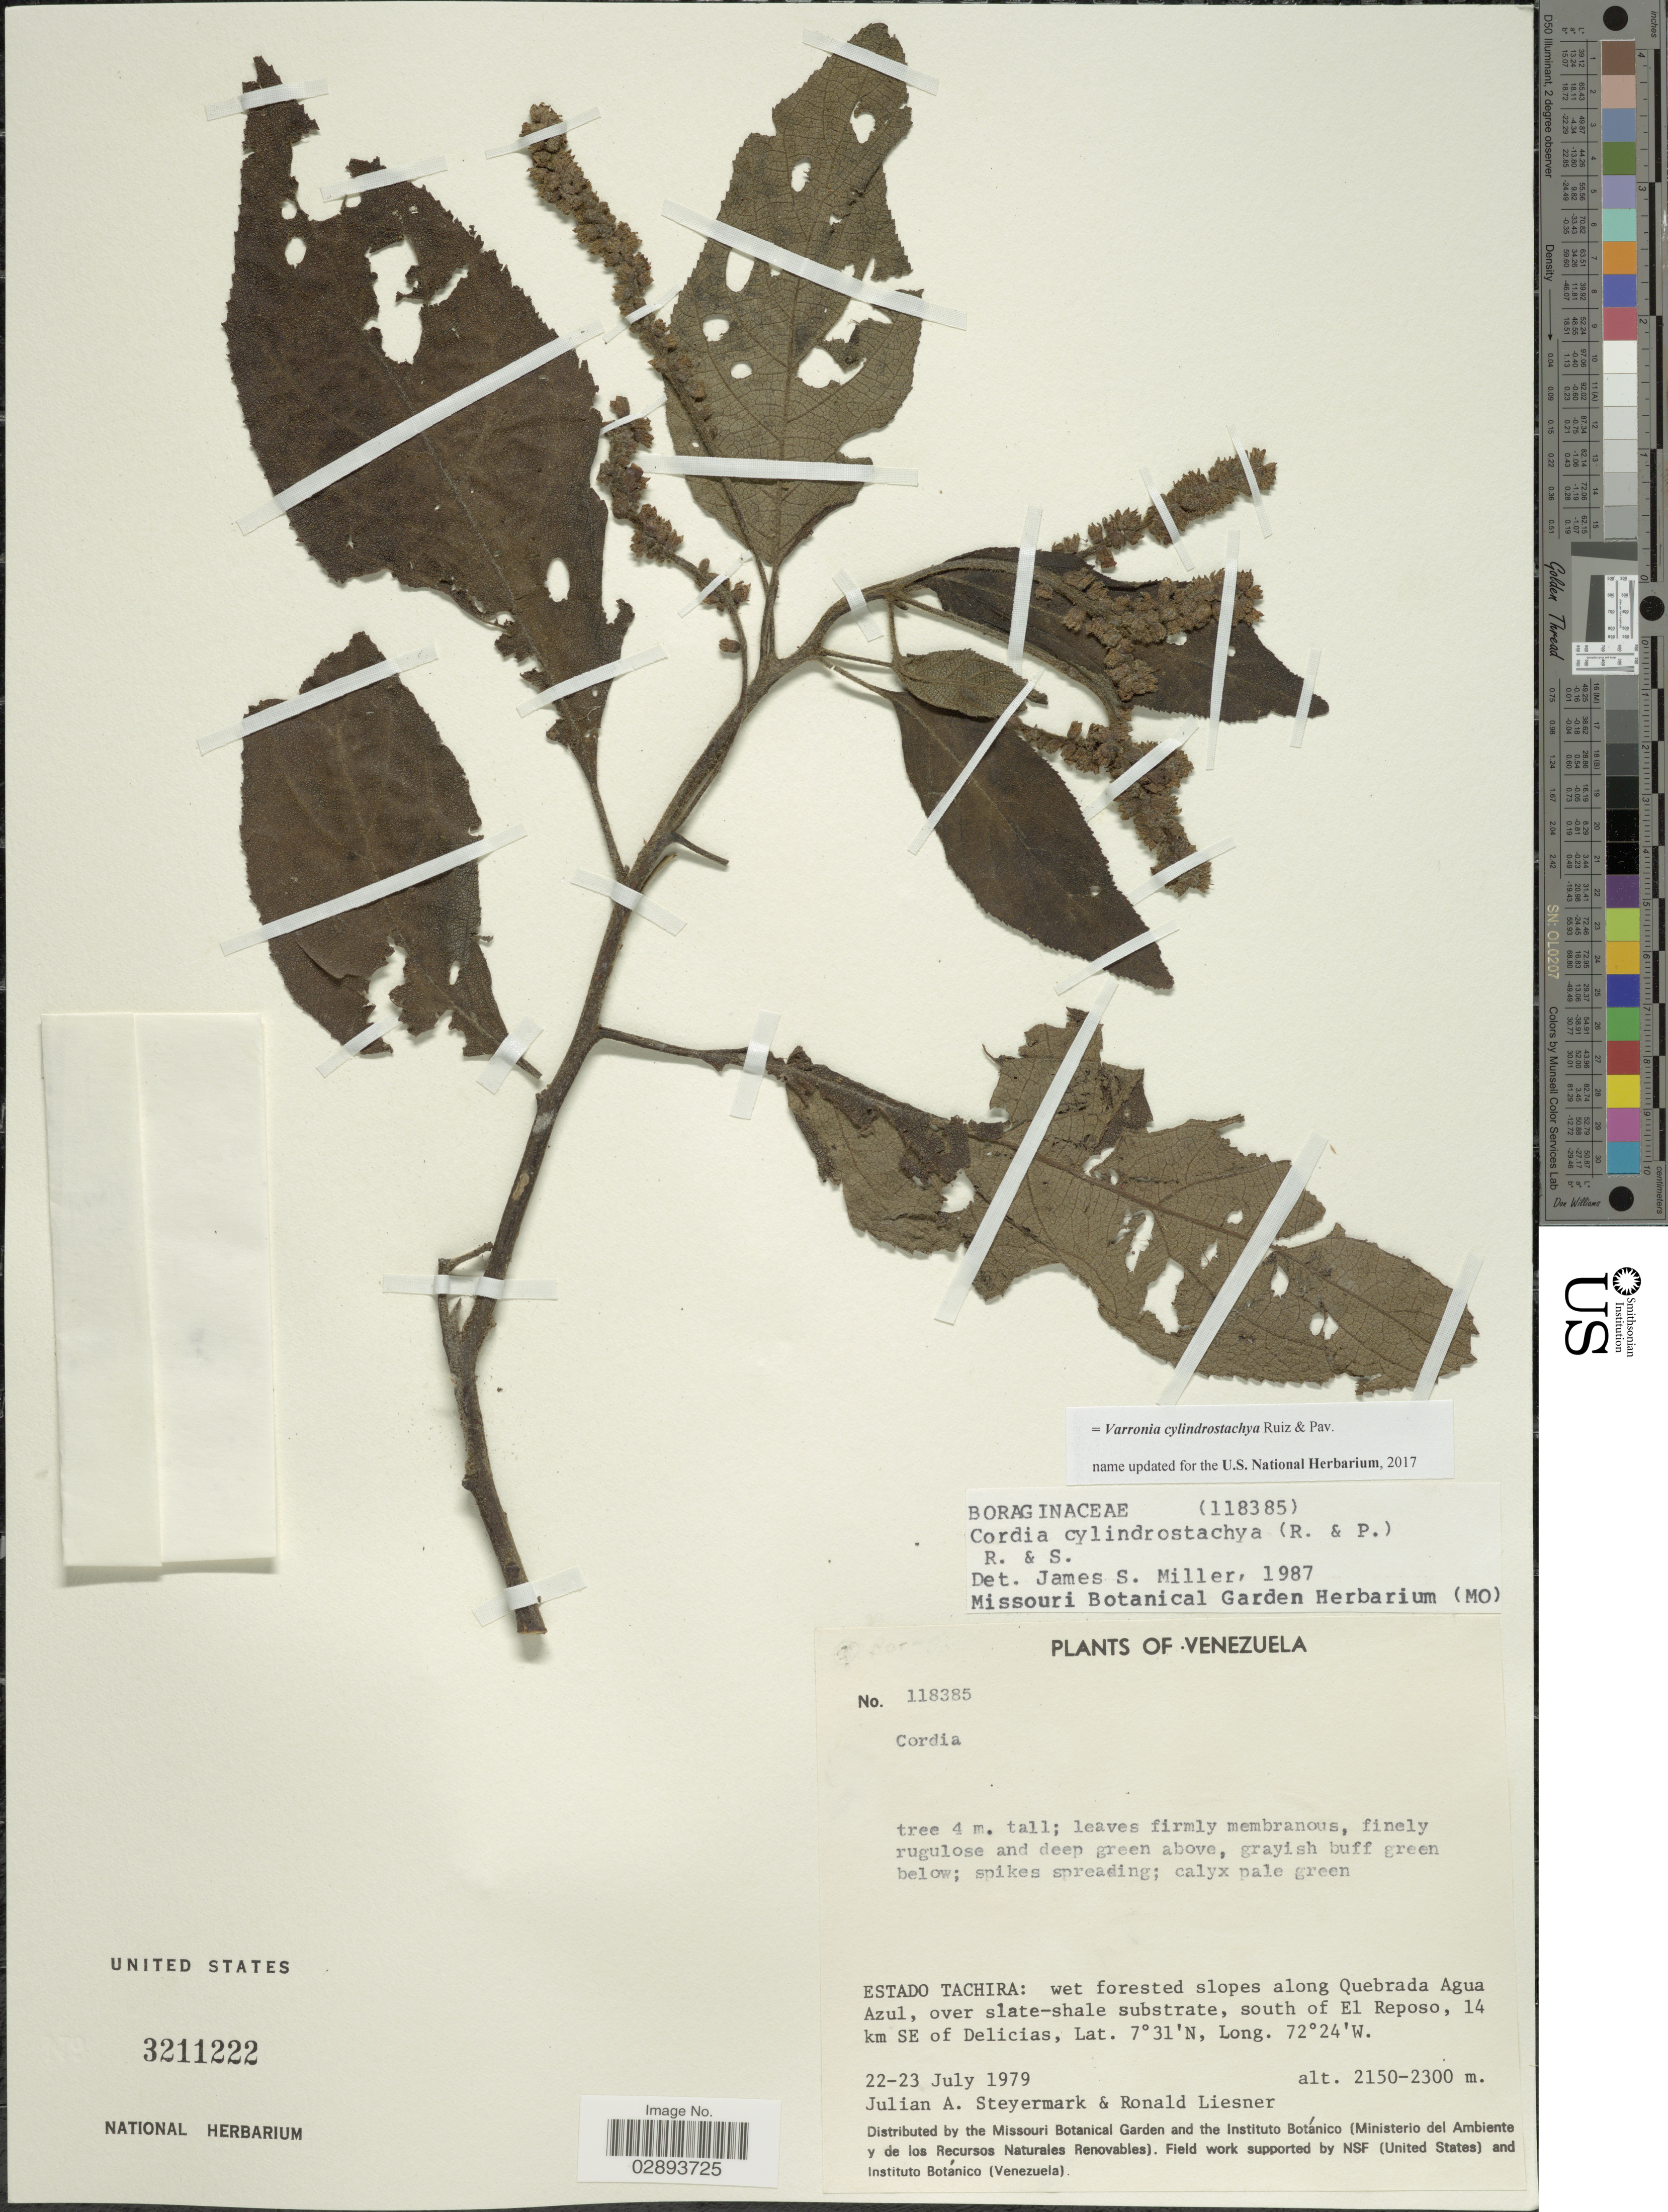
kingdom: Plantae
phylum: Tracheophyta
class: Magnoliopsida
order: Boraginales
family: Cordiaceae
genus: Varronia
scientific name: Varronia cylindrostachya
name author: Ruiz & Pav.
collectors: J. Steyermark & R. L. Liesner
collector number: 118385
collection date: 1979-07-22/1979-07-23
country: Venezuela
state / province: Tachira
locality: Wet forested slopes along Quebrada Agua Azul, over slate-shale substrate, south of El Reposo, 14 km SE of Delicias.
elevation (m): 2150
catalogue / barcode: US 3211222